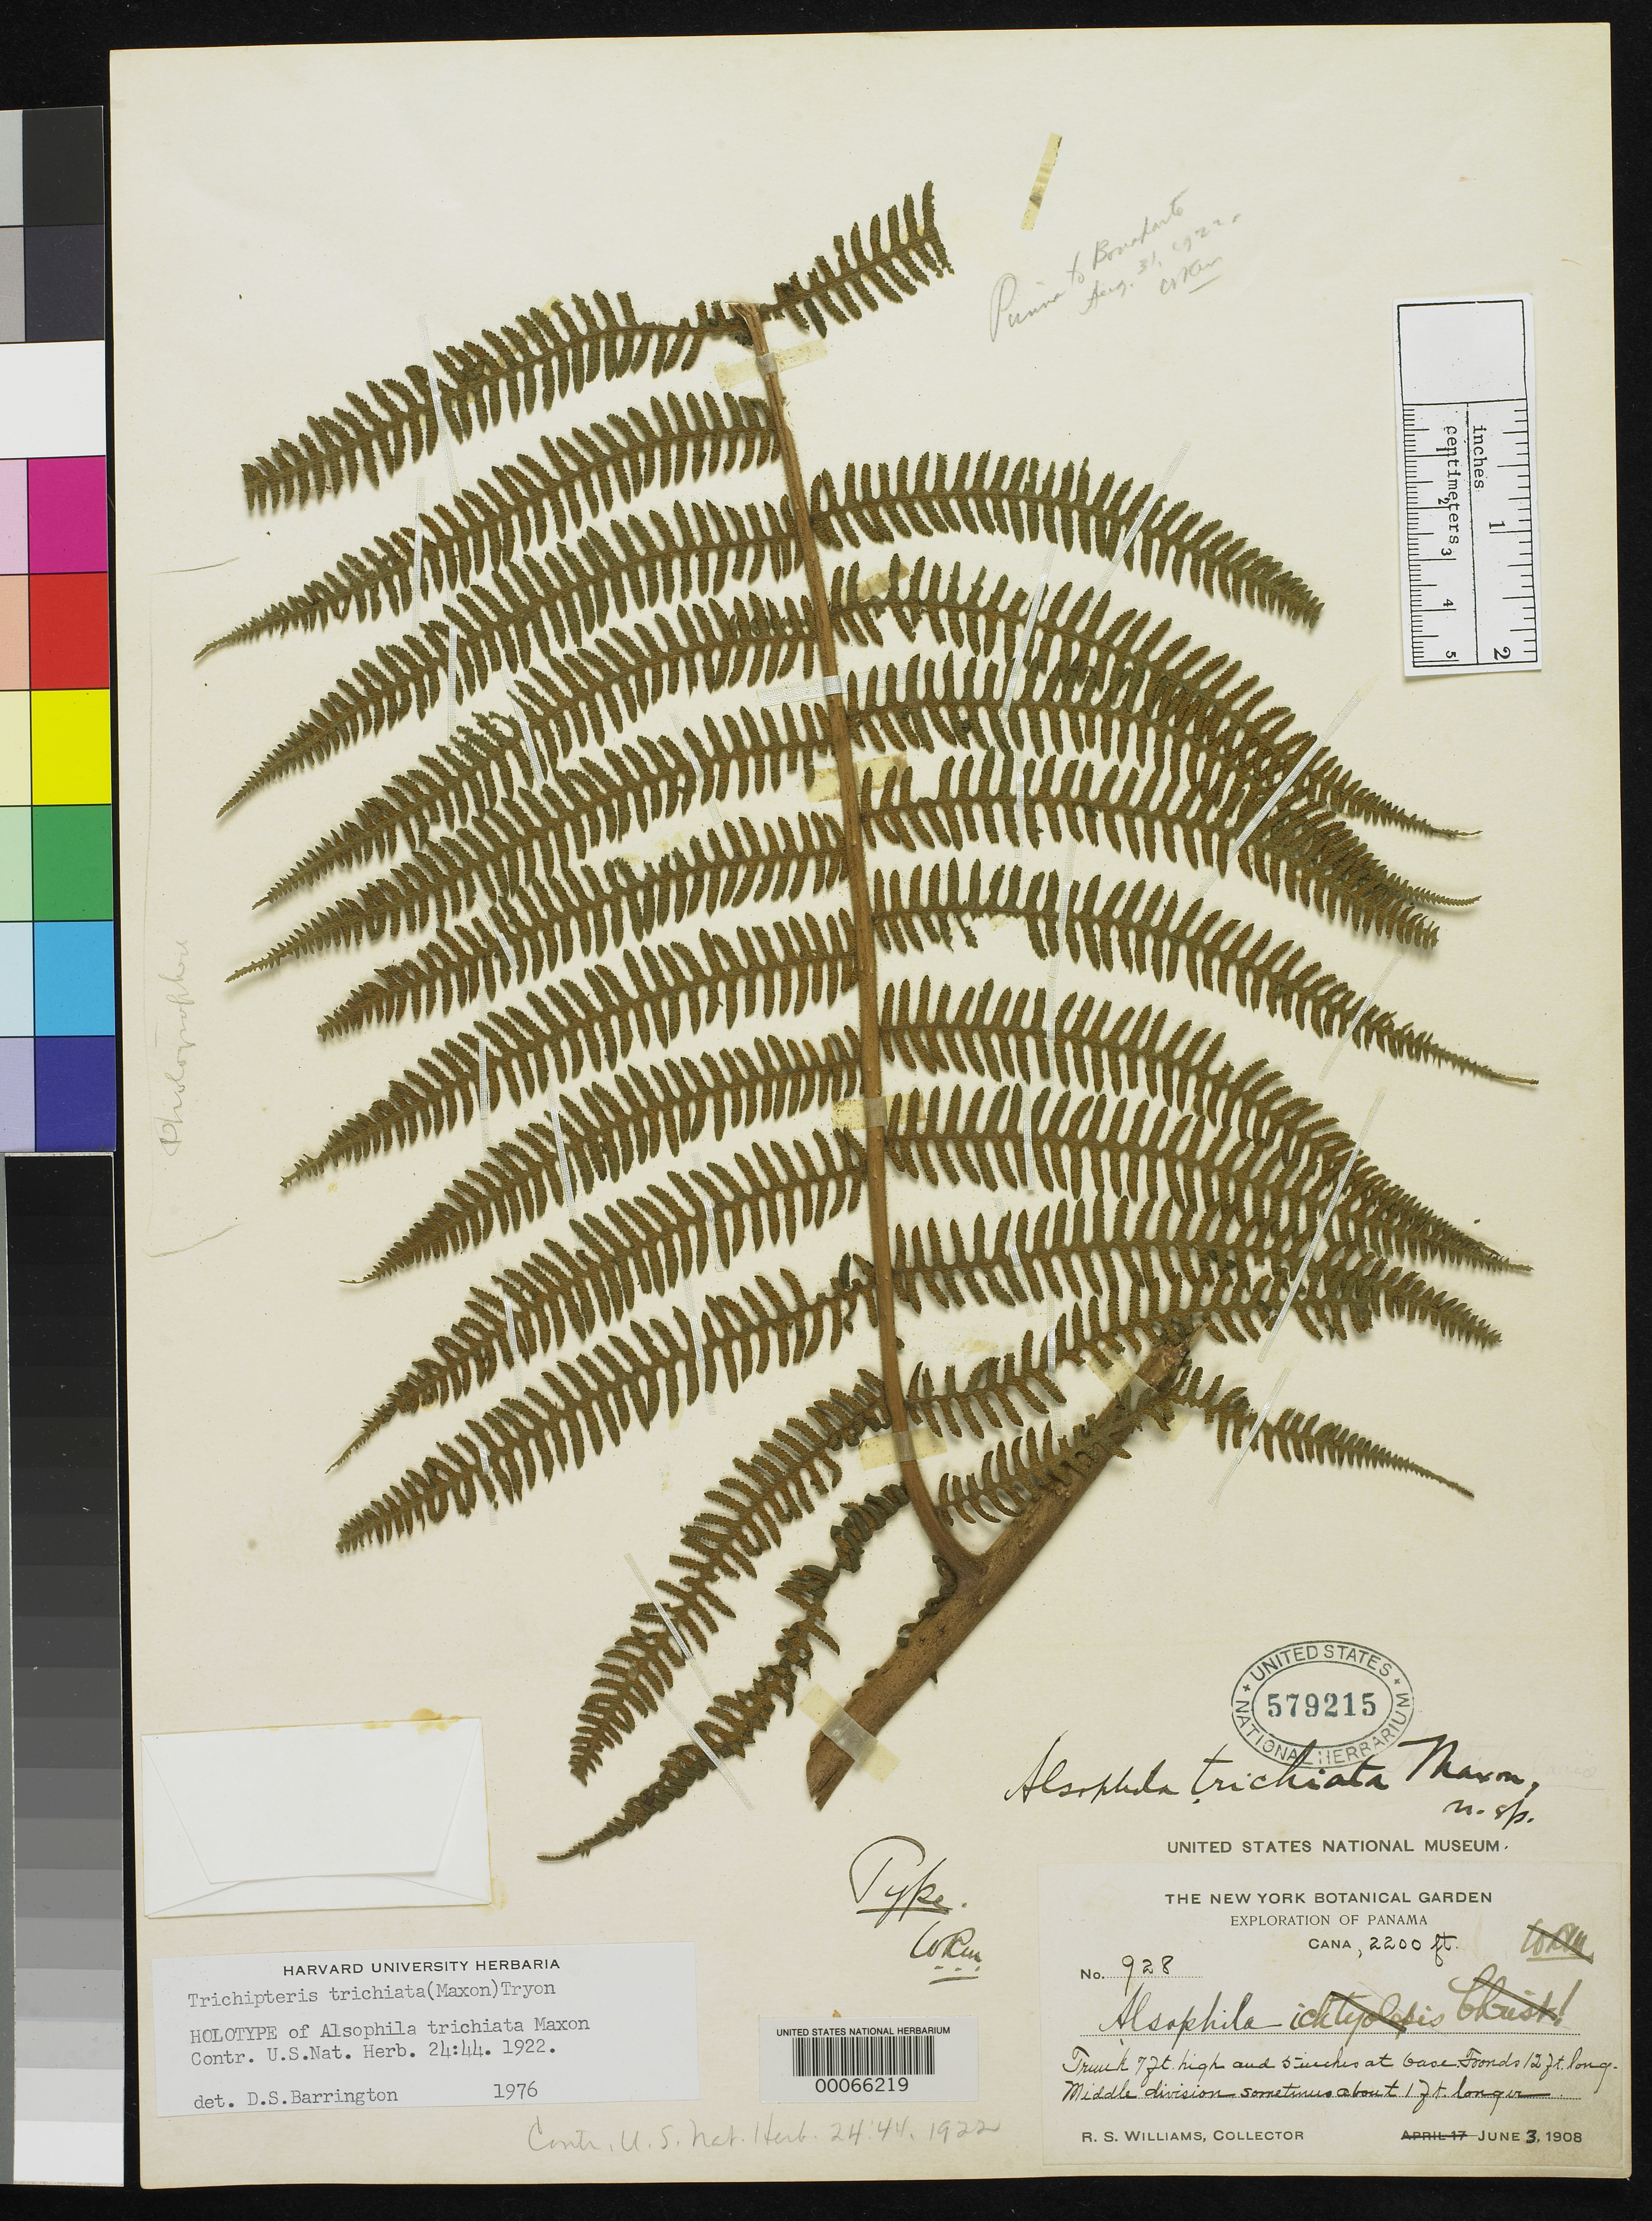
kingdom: Plantae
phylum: Tracheophyta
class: Polypodiopsida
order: Cyatheales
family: Cyatheaceae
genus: Alsophila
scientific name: Alsophila trichiata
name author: Maxon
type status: Holotype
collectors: R. S. Williams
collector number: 928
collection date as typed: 03 Jun 1908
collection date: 1908-06-03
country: Panama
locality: Cana.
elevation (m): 671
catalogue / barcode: US 579215